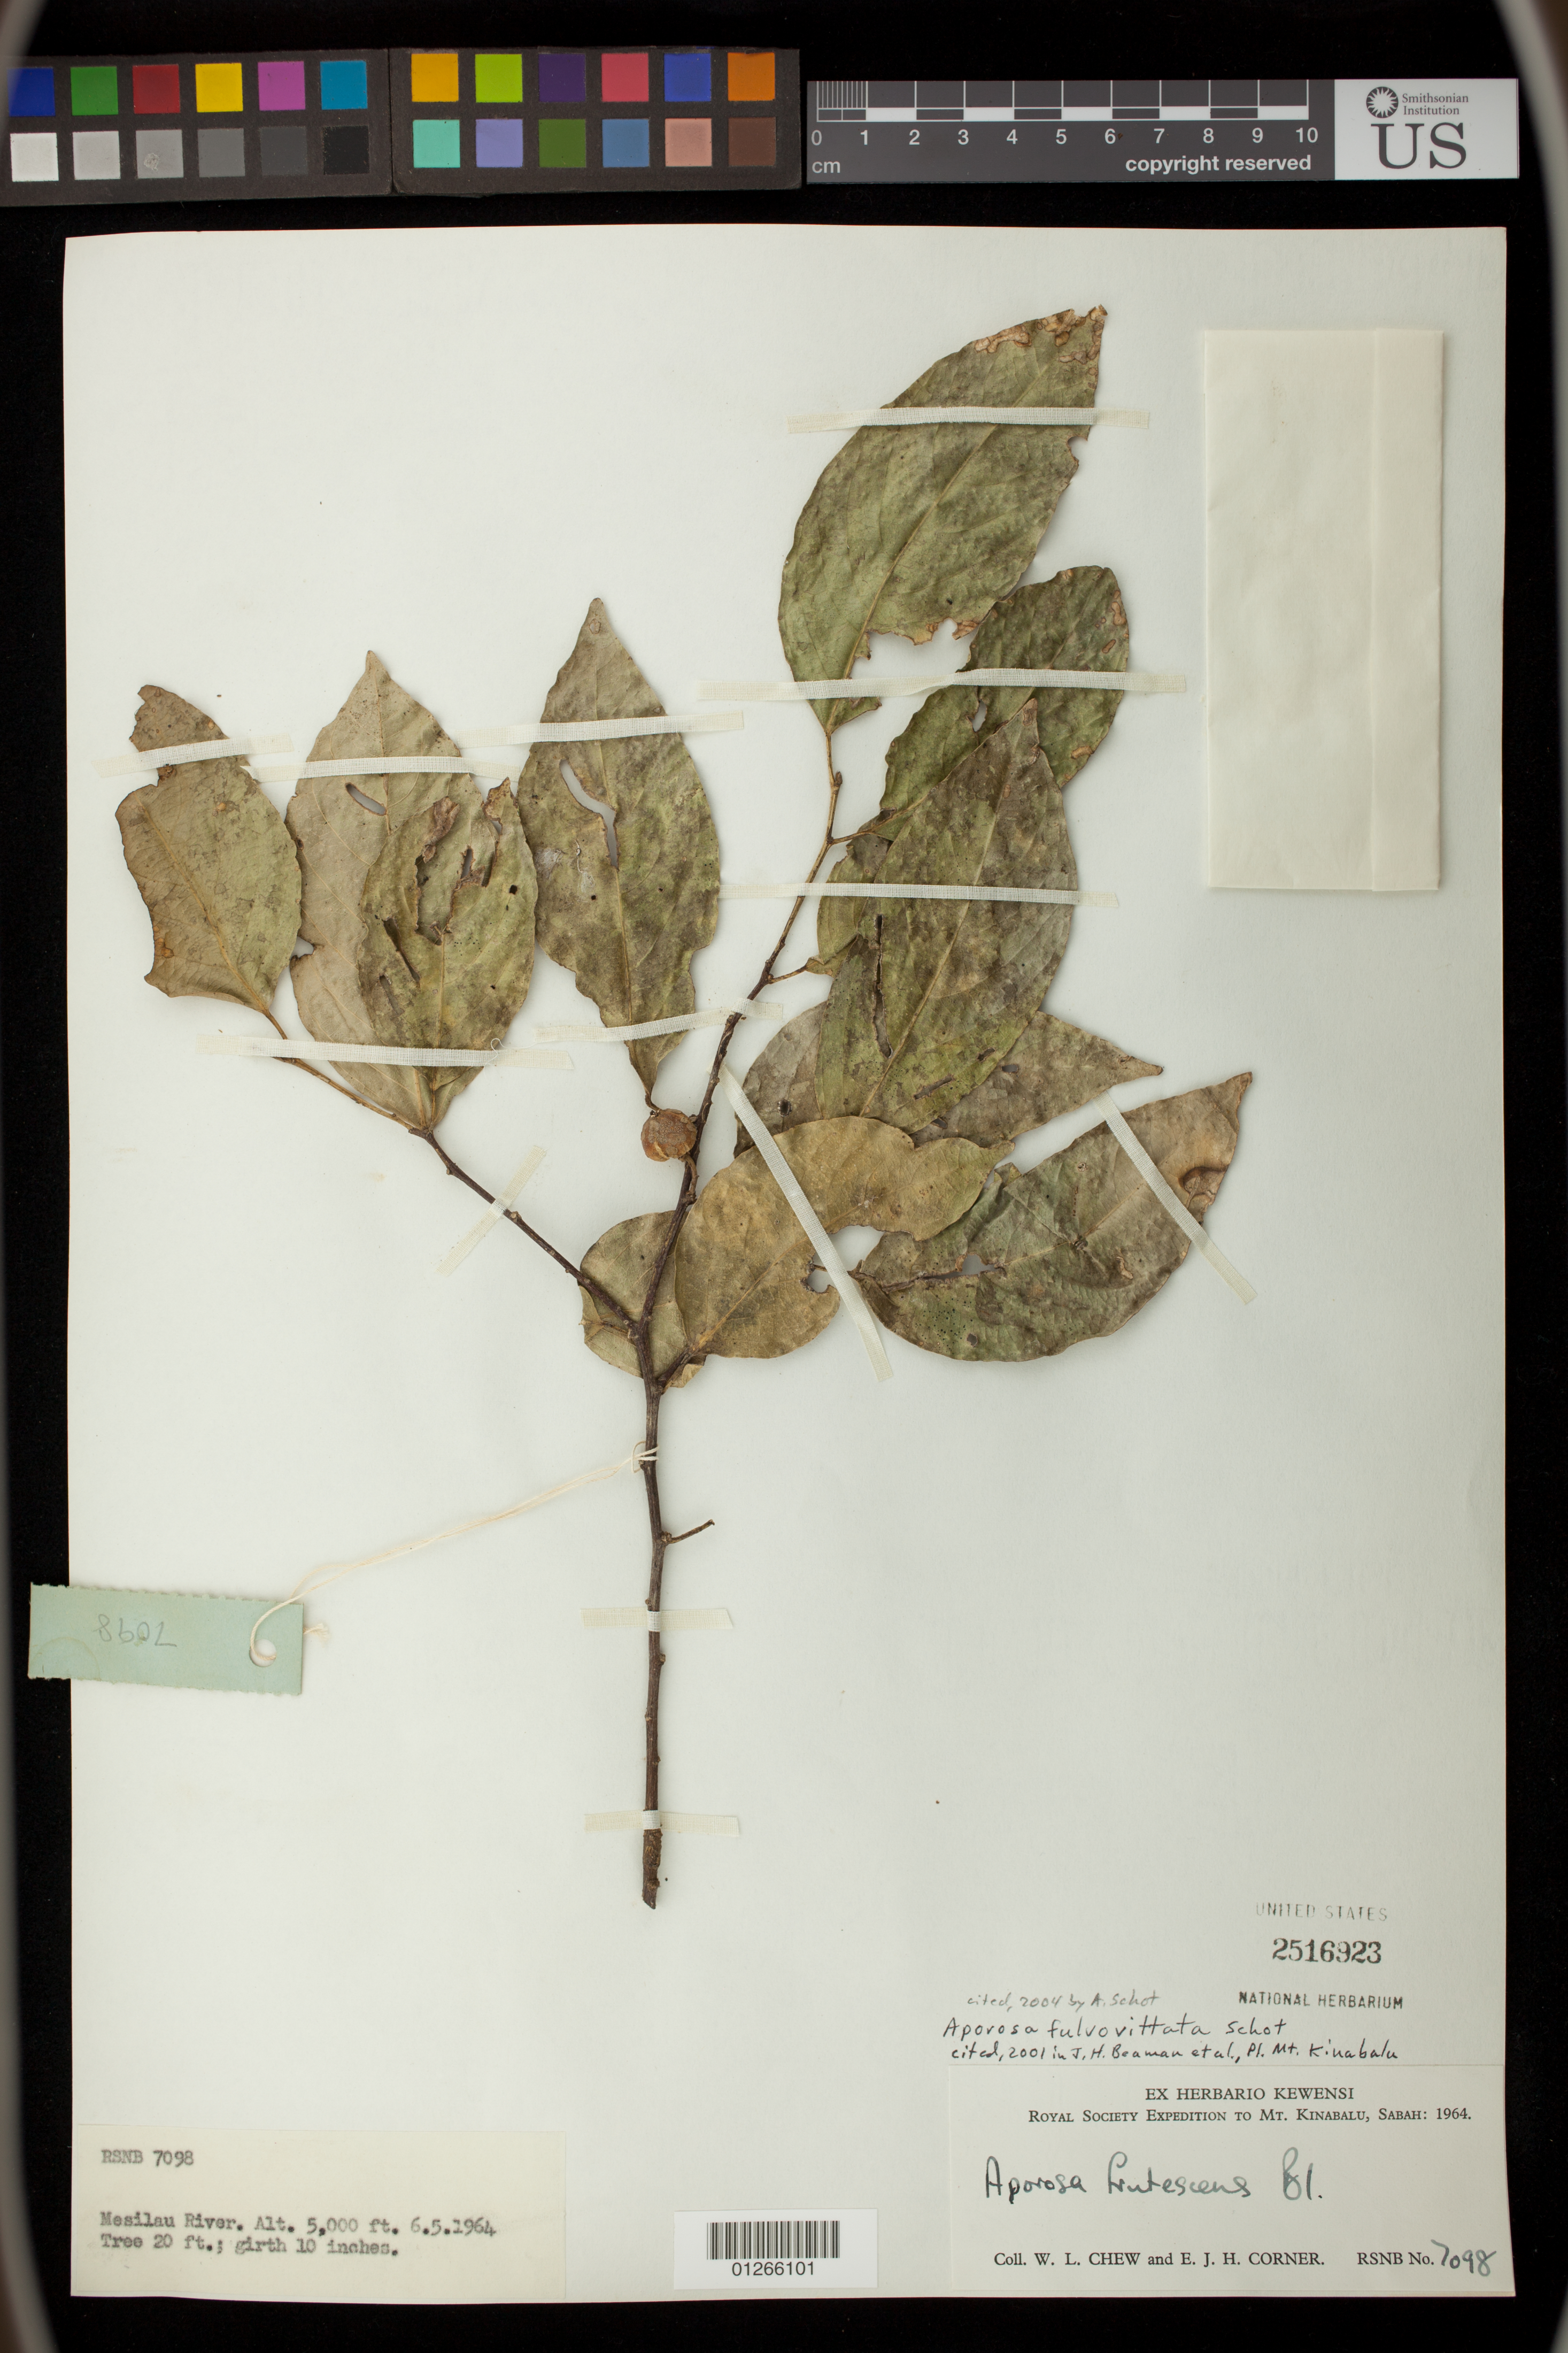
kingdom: Plantae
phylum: Tracheophyta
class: Magnoliopsida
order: Malpighiales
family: Phyllanthaceae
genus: Aporosa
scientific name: Aporosa fulvovittata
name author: A. Schott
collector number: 7098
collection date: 1964-06-05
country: Malaysia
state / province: Sabah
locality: Mt. Kinabalu, Sabah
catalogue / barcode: US 2516923